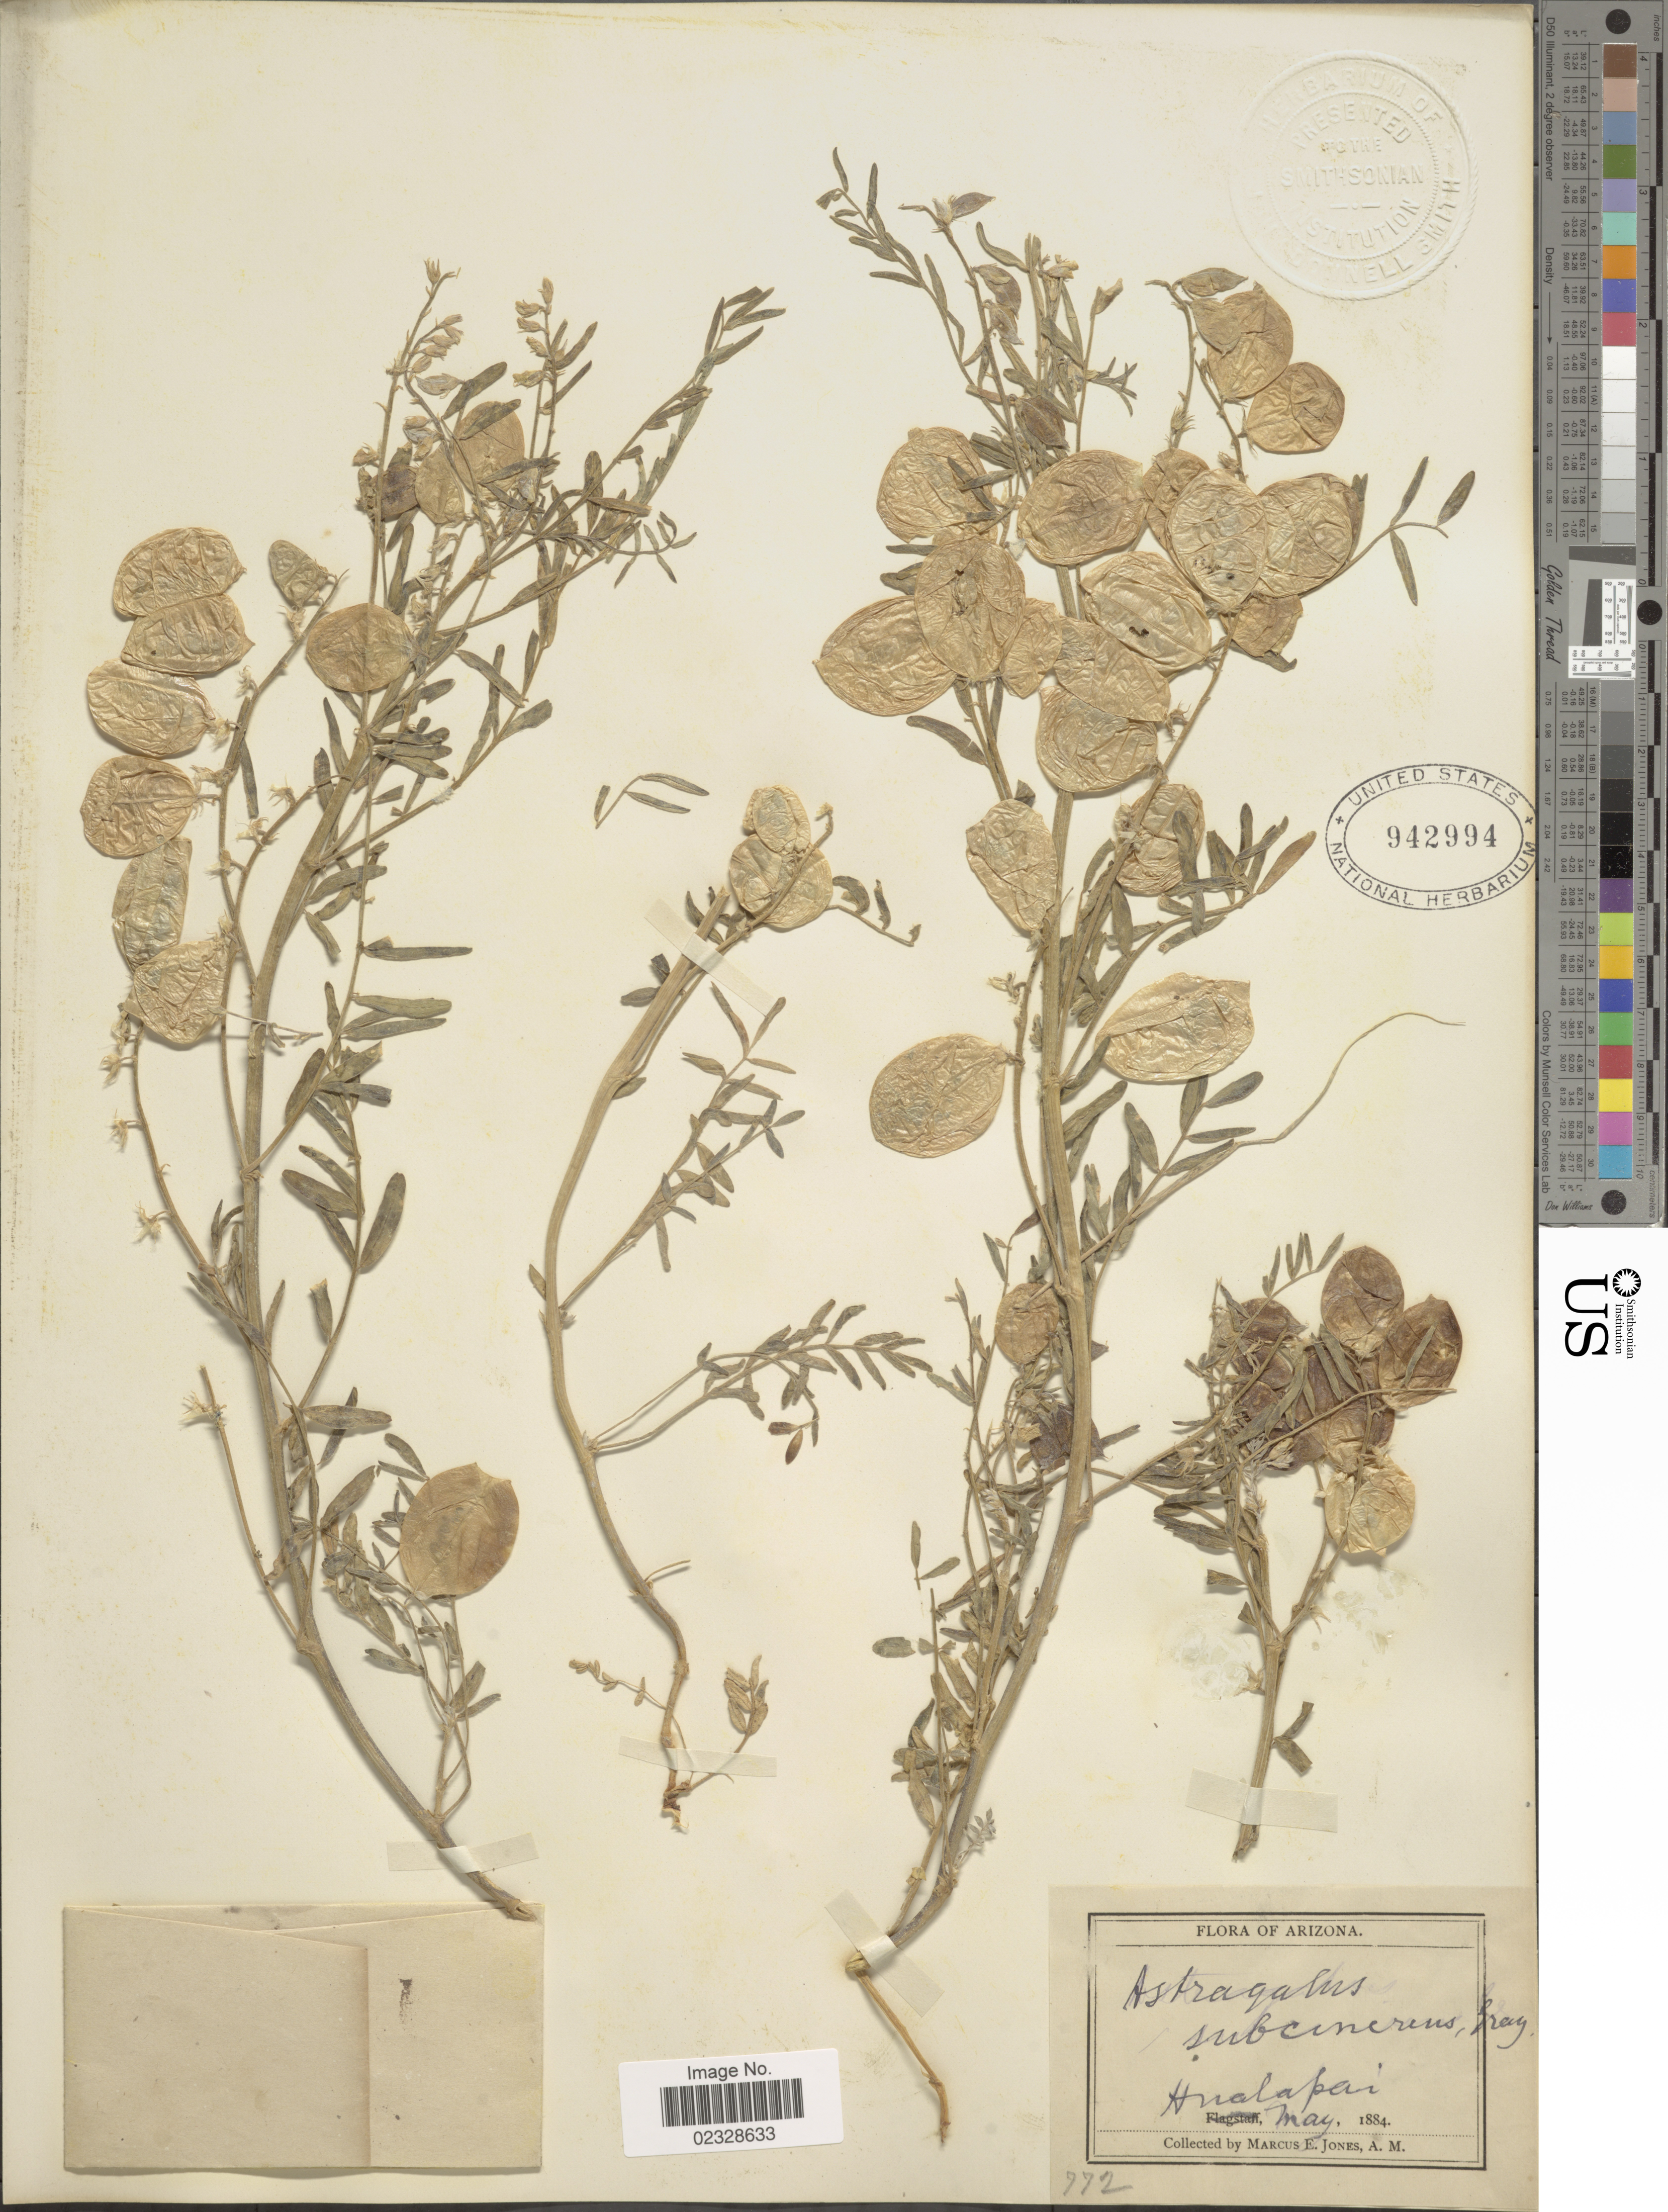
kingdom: Plantae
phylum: Tracheophyta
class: Magnoliopsida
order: Fabales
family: Fabaceae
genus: Astragalus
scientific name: Astragalus allochrous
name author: A. Gray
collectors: M. E. Jones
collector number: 772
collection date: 1884-05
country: United States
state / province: Arizona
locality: Hualapai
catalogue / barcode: US 942994